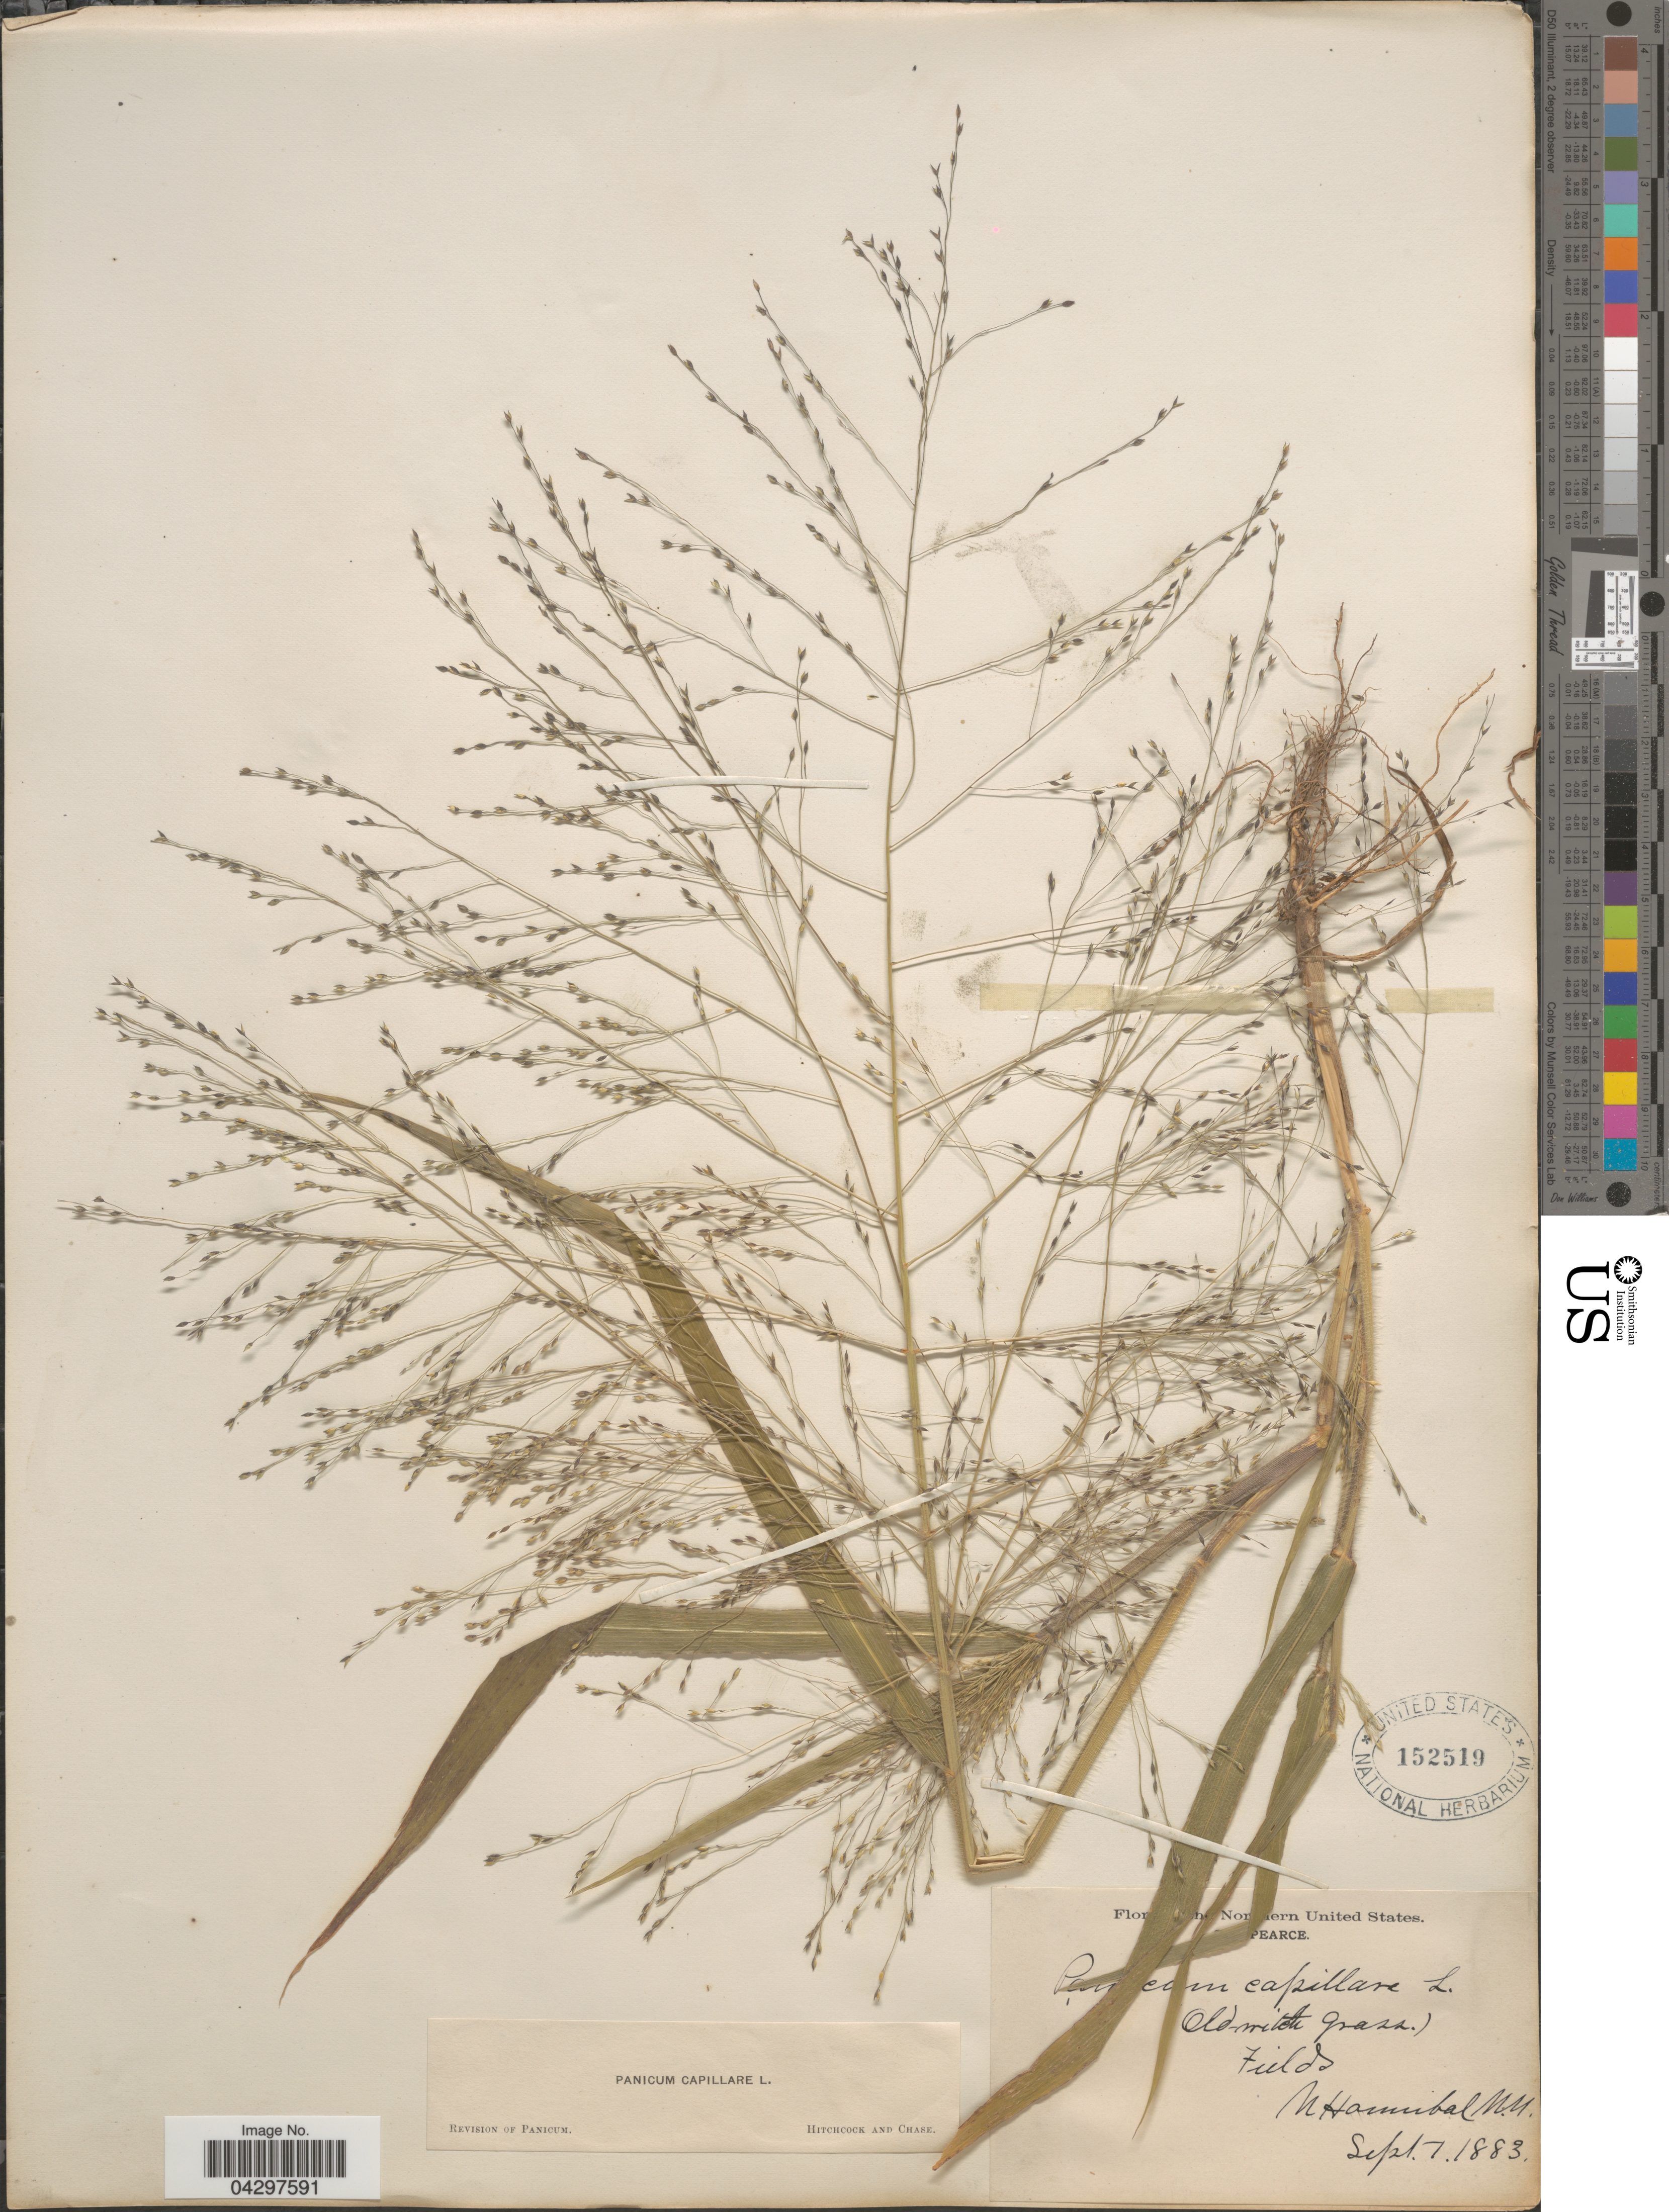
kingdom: Plantae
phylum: Tracheophyta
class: Liliopsida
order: Poales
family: Poaceae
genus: Panicum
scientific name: Panicum capillare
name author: L.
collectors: O. E. Pearce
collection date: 1883-09-07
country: United States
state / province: New Mexico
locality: N Hannibal.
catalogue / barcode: US 152519